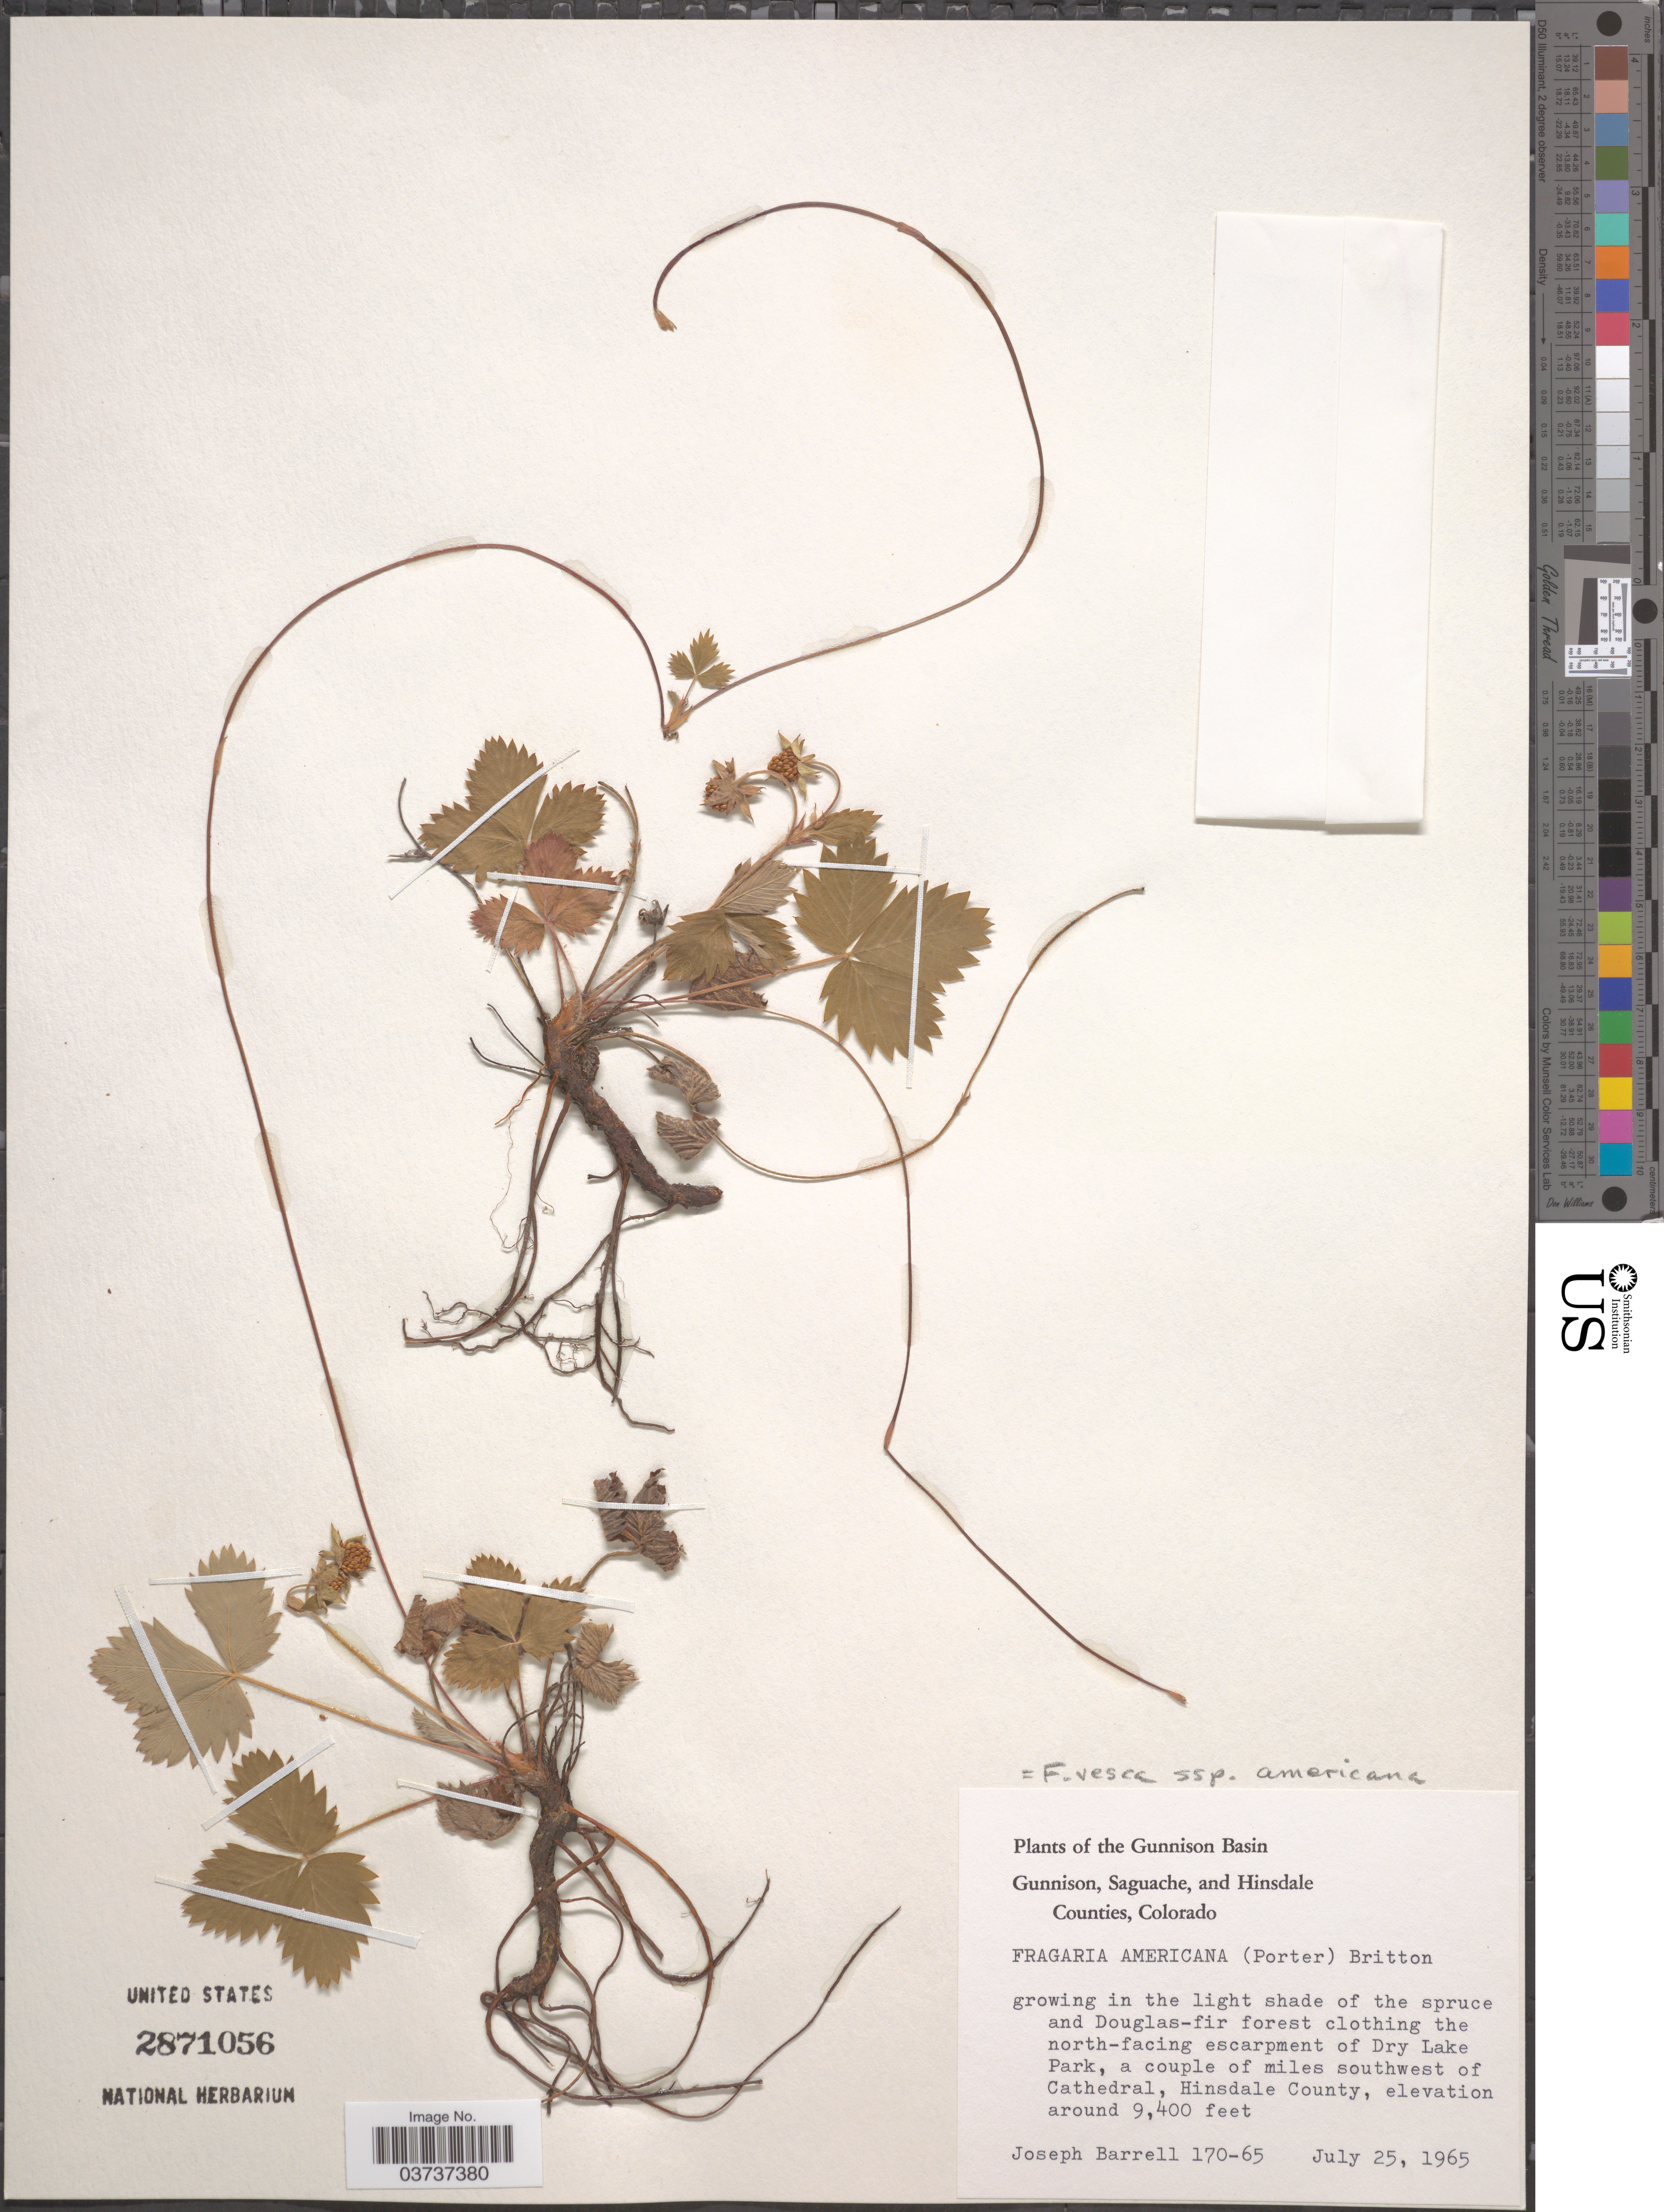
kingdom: Plantae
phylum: Tracheophyta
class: Magnoliopsida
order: Rosales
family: Rosaceae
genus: Fragaria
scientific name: Fragaria vesca subsp. americana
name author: (Porter) Staudt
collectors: J. Barrell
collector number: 170-65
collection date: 1965-07-25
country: United States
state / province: Colorado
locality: The Gunnison Basin. North-facing escarpment of Dry Lake Park, a couple of miles southwest of Cathedral, Hinsdale County.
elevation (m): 2865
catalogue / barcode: US 2871056